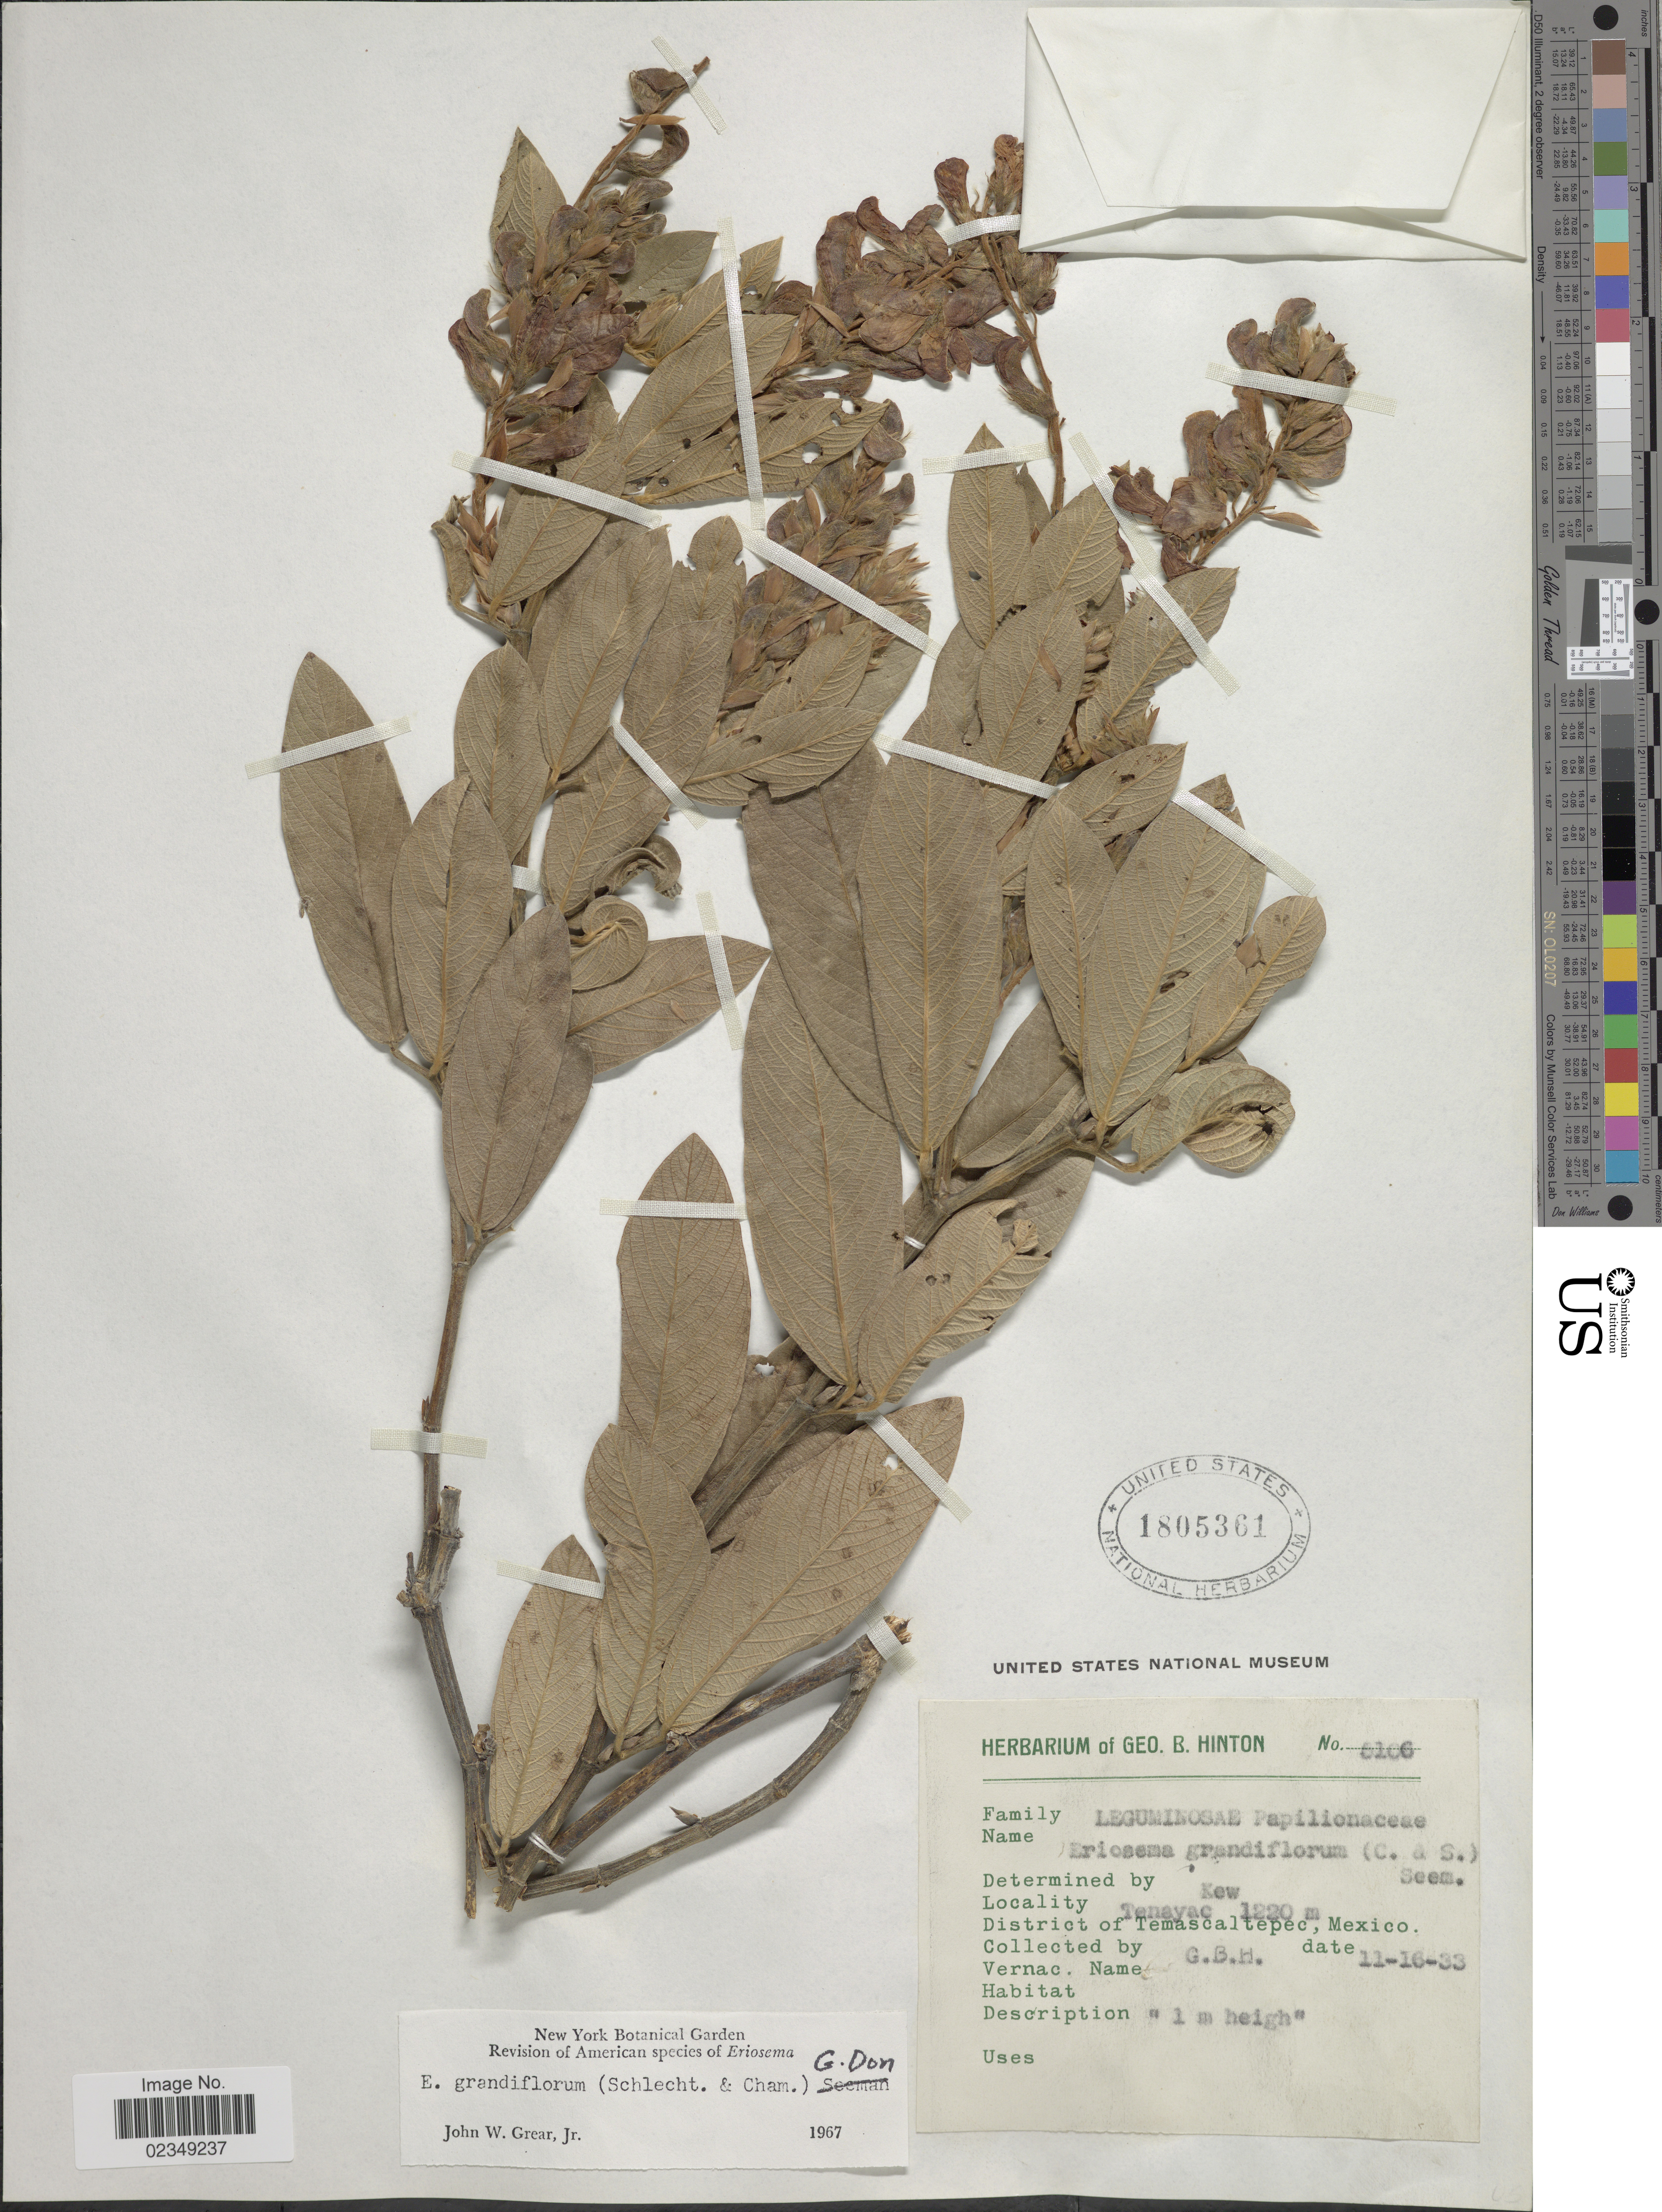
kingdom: Plantae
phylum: Tracheophyta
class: Magnoliopsida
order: Fabales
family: Fabaceae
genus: Eriosema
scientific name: Eriosema grandiflorum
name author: (Schltdl. & Cham.) G. Don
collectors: G. B. Hinton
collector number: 5106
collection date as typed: Transcribed d/m/y: 16/11/33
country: Mexico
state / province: México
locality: Tenayac. District of Temascaltepec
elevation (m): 1220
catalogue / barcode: US 1805361